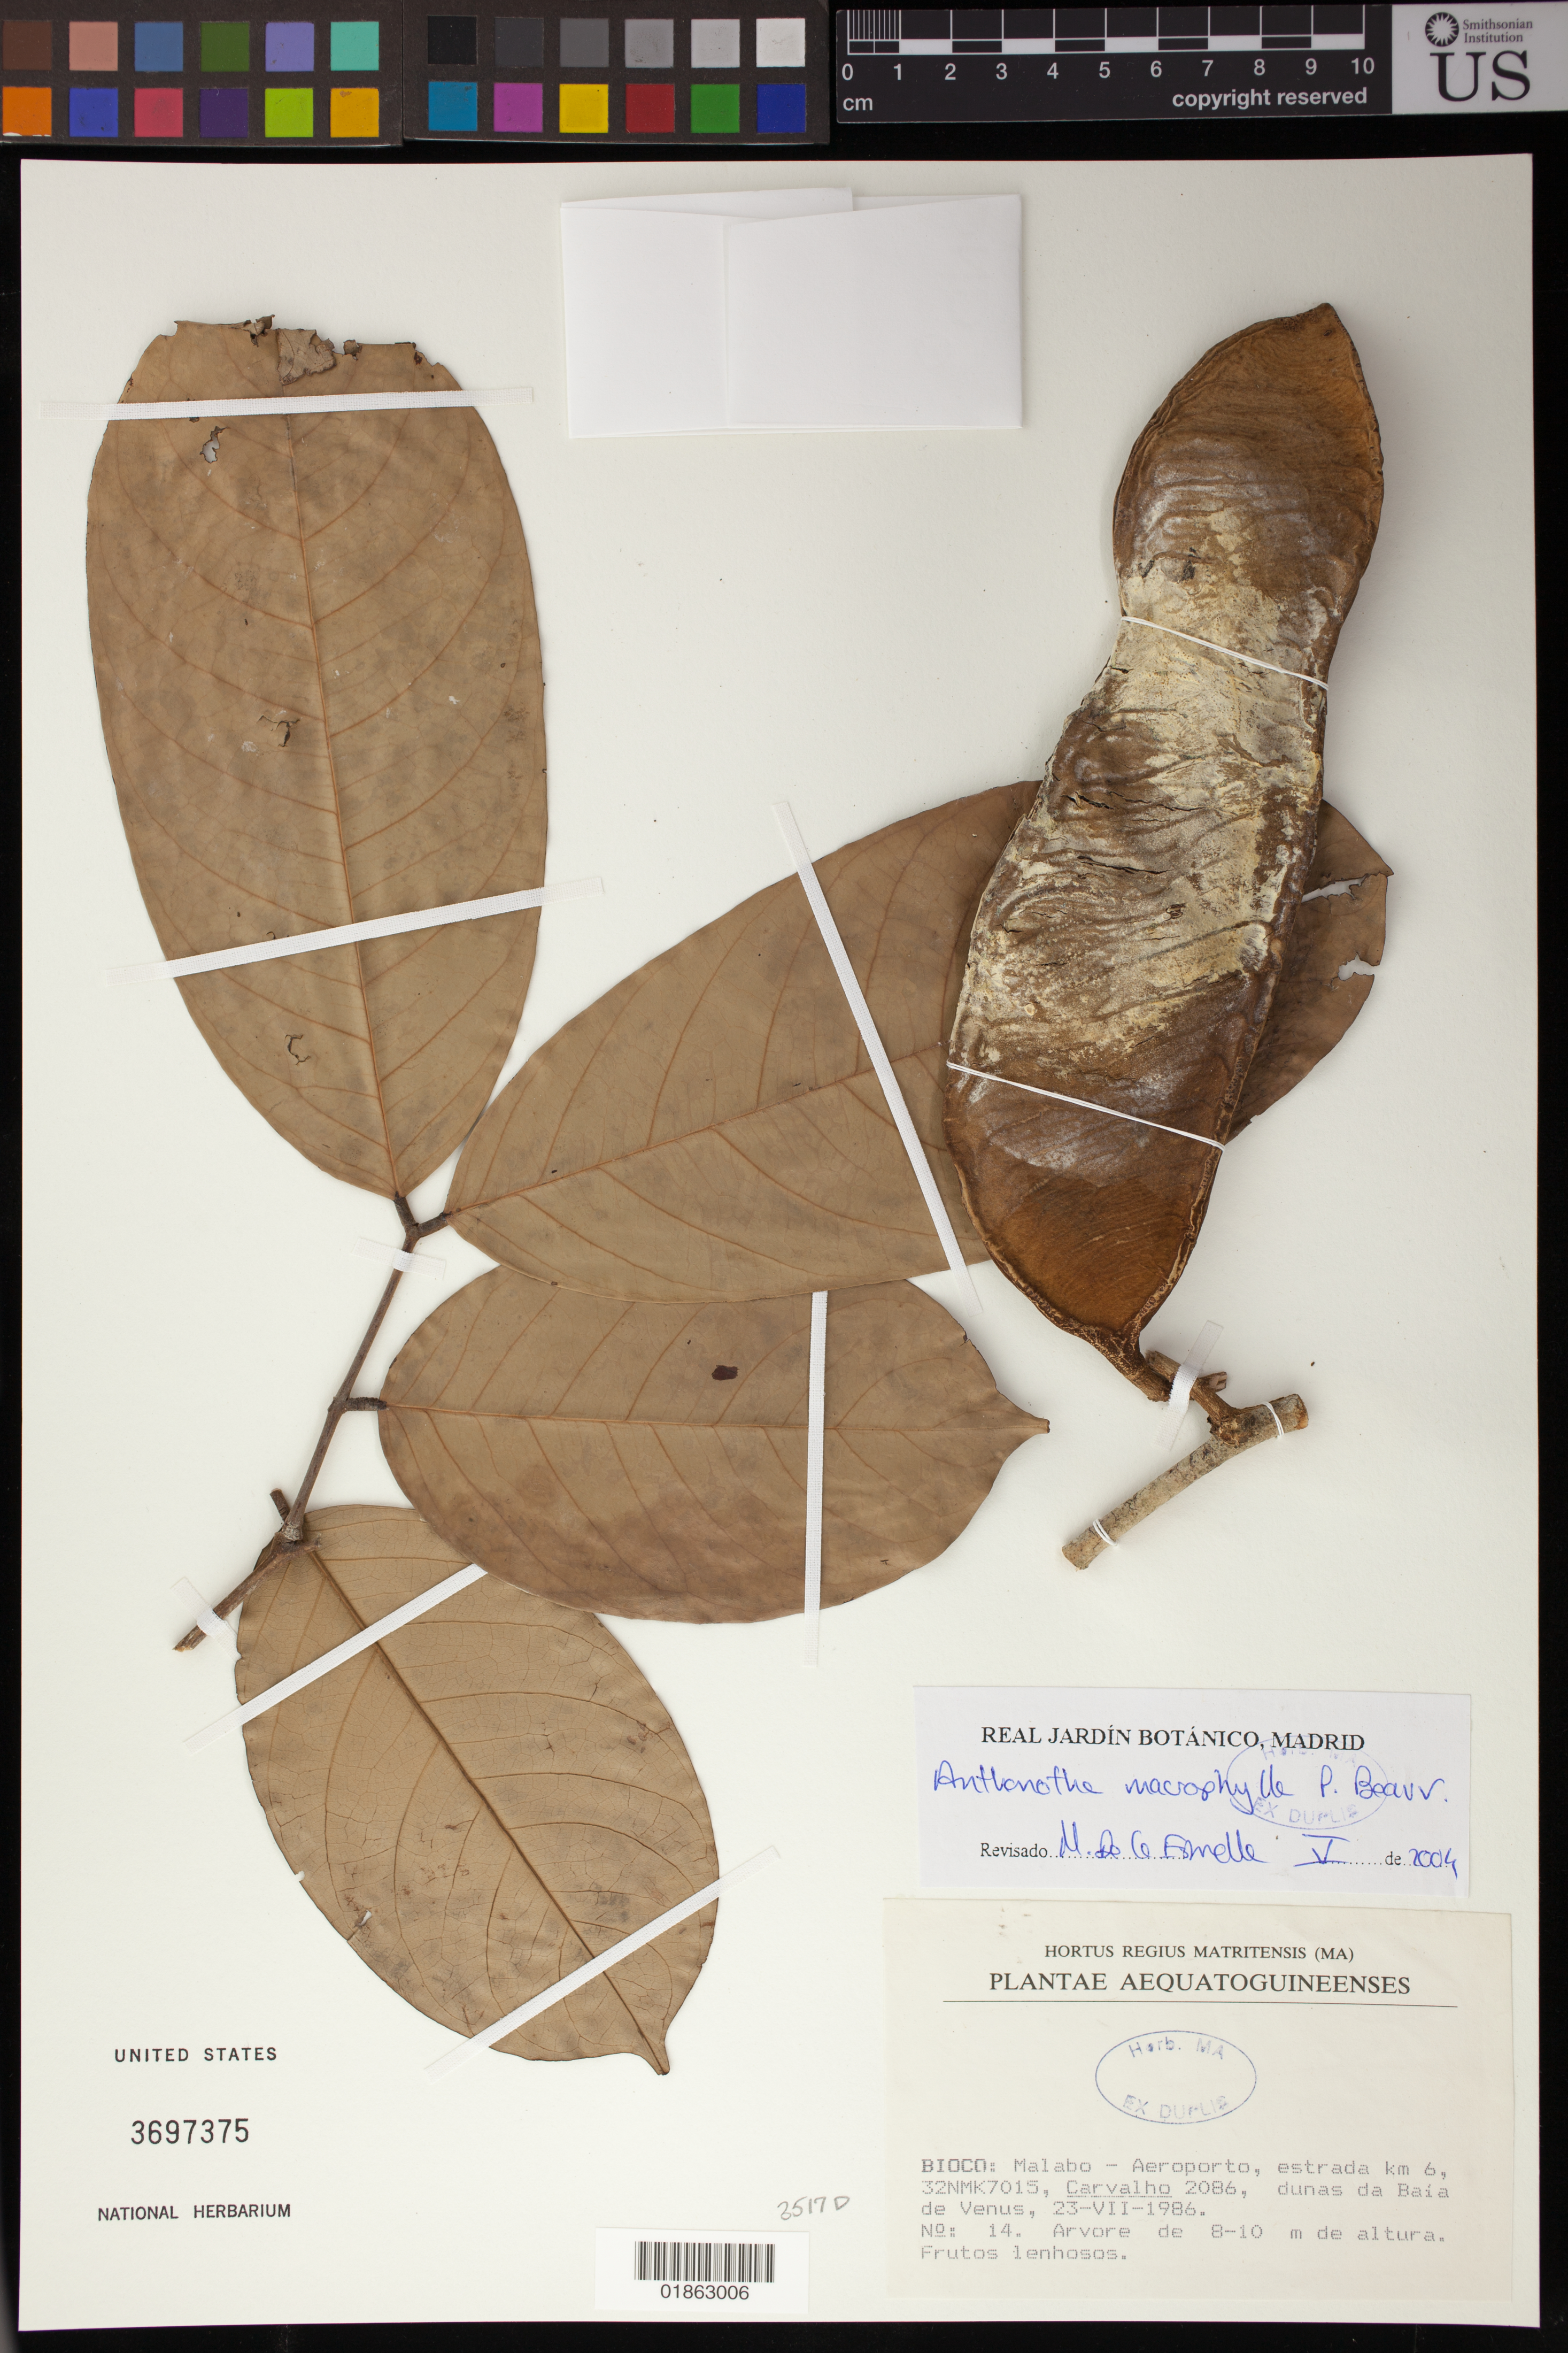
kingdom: Plantae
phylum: Tracheophyta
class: Magnoliopsida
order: Fabales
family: Fabaceae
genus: Anthonotha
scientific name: Anthonotha macrophylla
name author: P. Beauv.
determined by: de la Estrella, M.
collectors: Carvalho, --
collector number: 2086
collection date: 1986-07-23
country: Equatorial Guinea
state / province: Bioko Norte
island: Bioko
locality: Bioco: Malabo - Aeroporto,estrada km 6, 32NMK7015, dunas da Baia de Venus.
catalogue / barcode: US 3697375